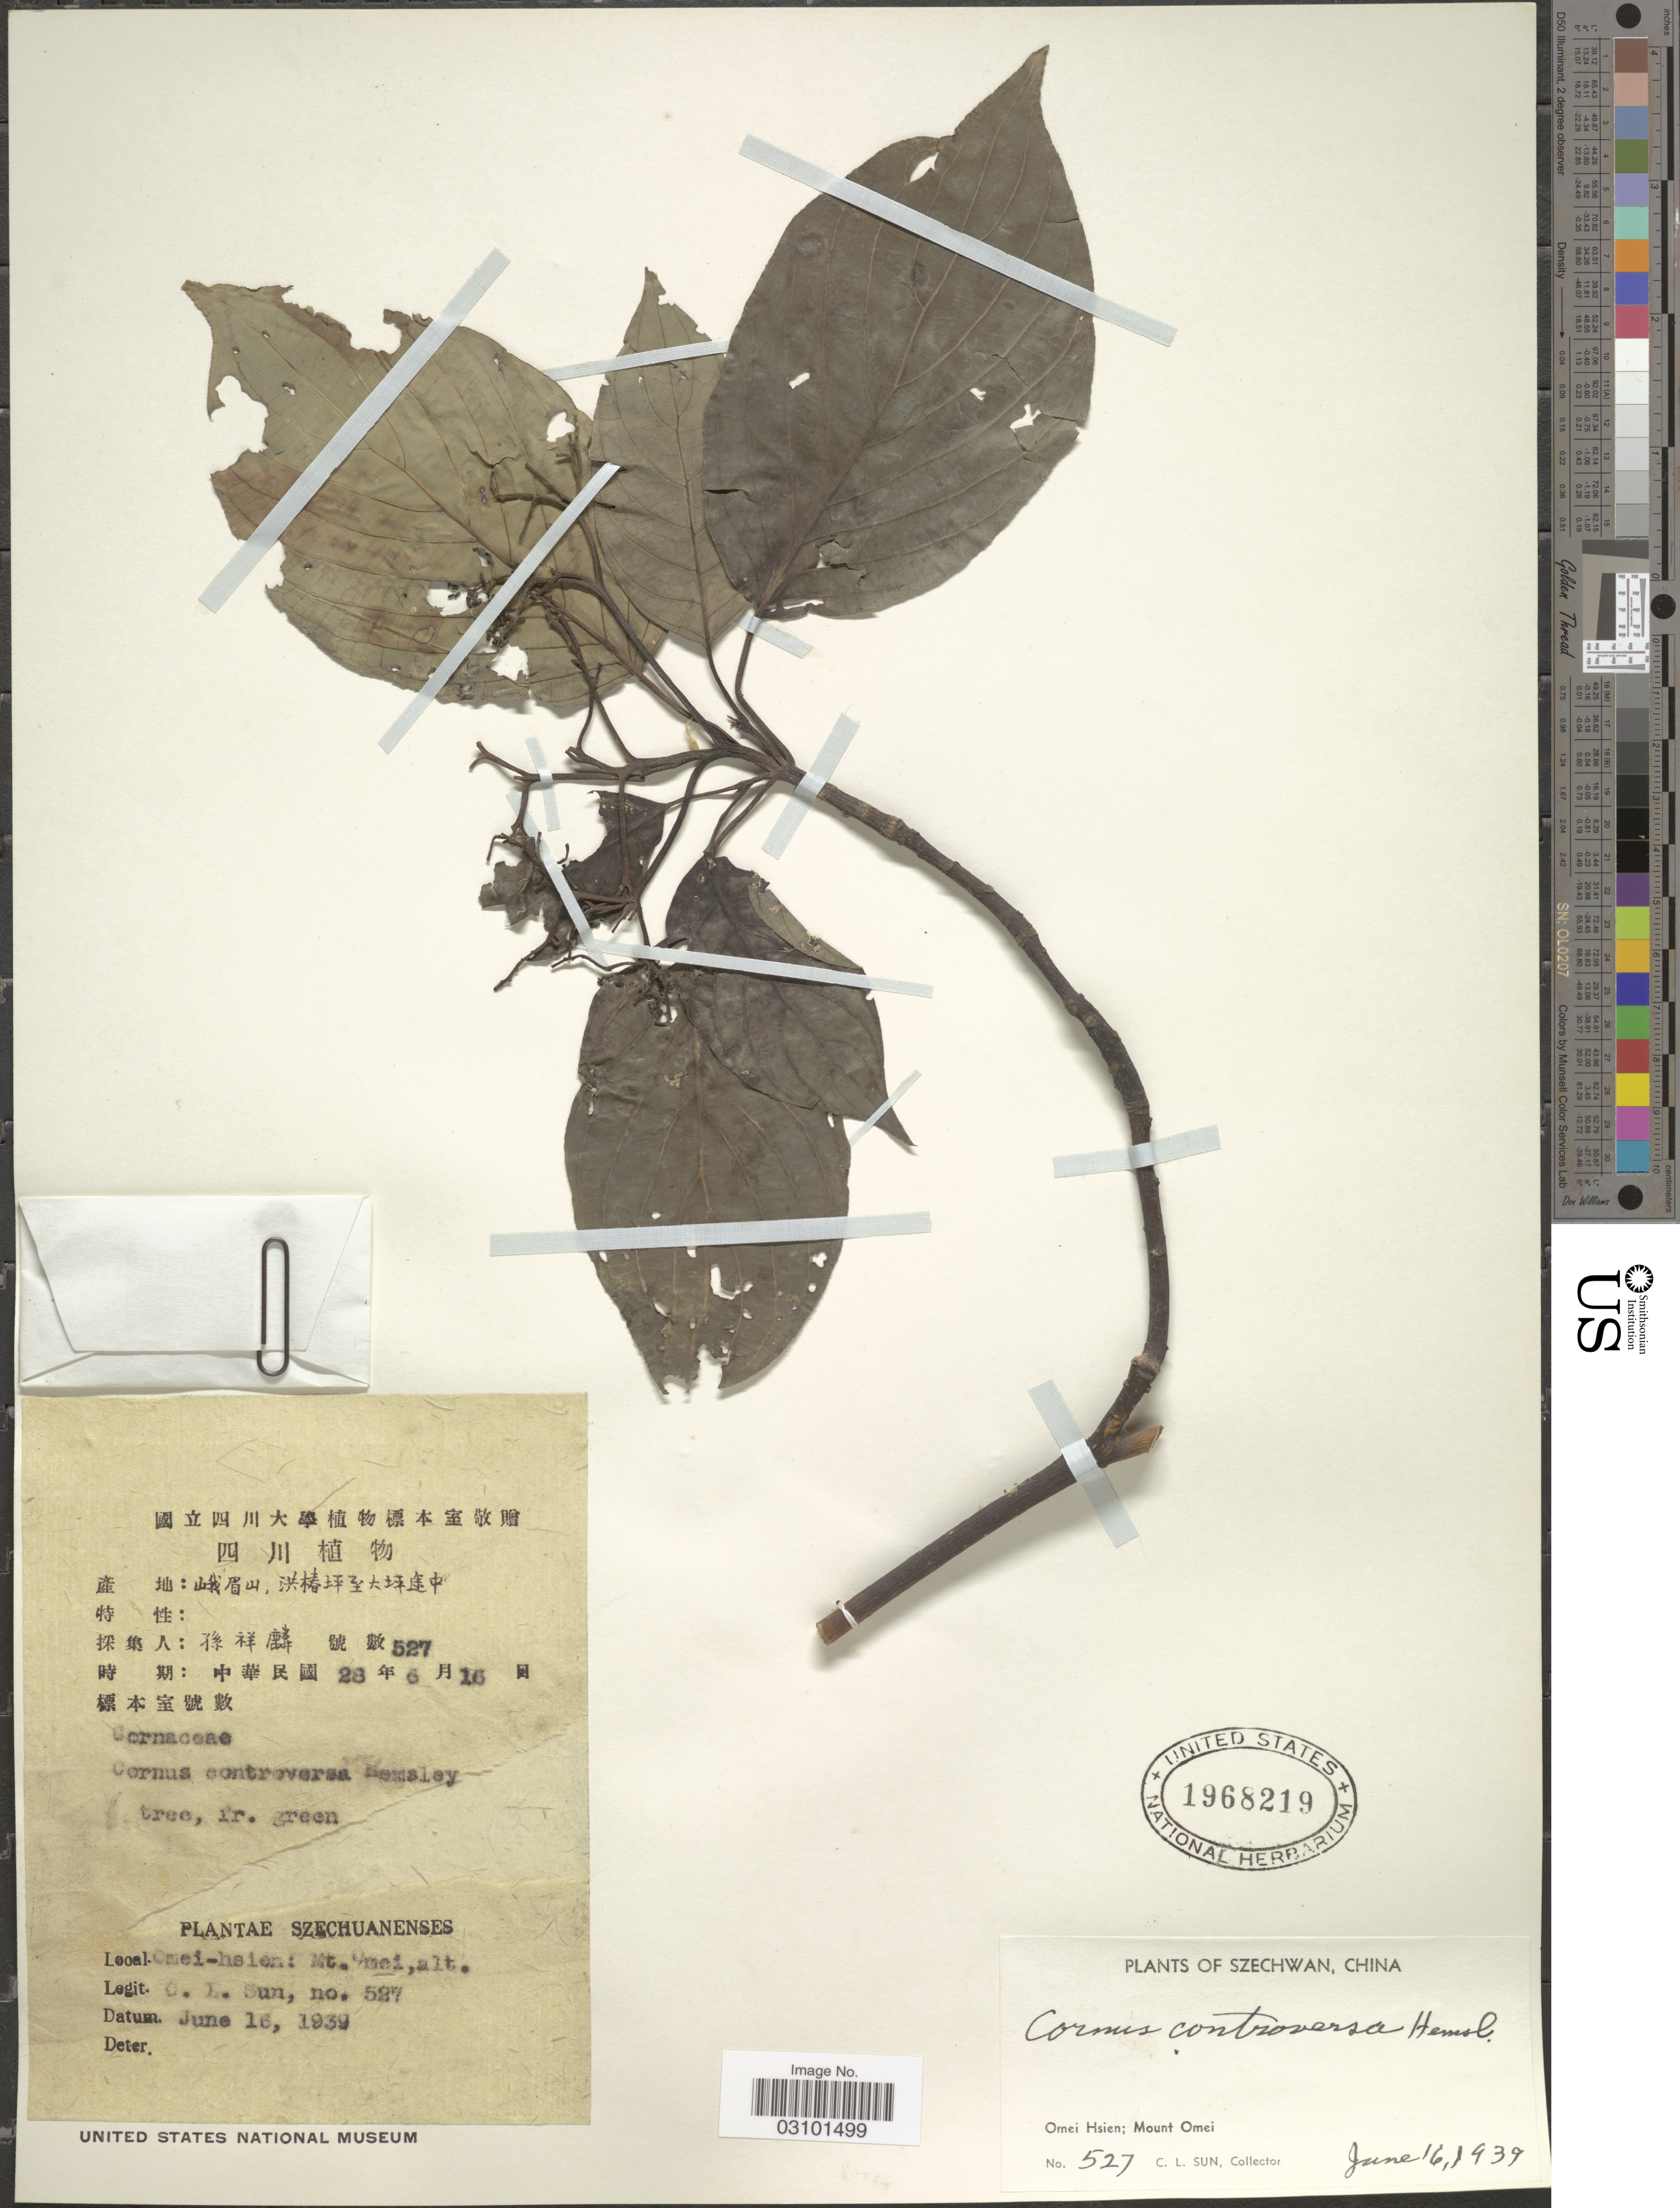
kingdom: Plantae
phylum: Tracheophyta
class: Magnoliopsida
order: Cornales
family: Cornaceae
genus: Cornus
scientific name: Cornus controversa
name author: Hemsl.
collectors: C. Sun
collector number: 527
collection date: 1939-06-16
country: China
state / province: Sichuan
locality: Szechwan. Omei Hsien; Mount Omei.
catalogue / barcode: US 1968219